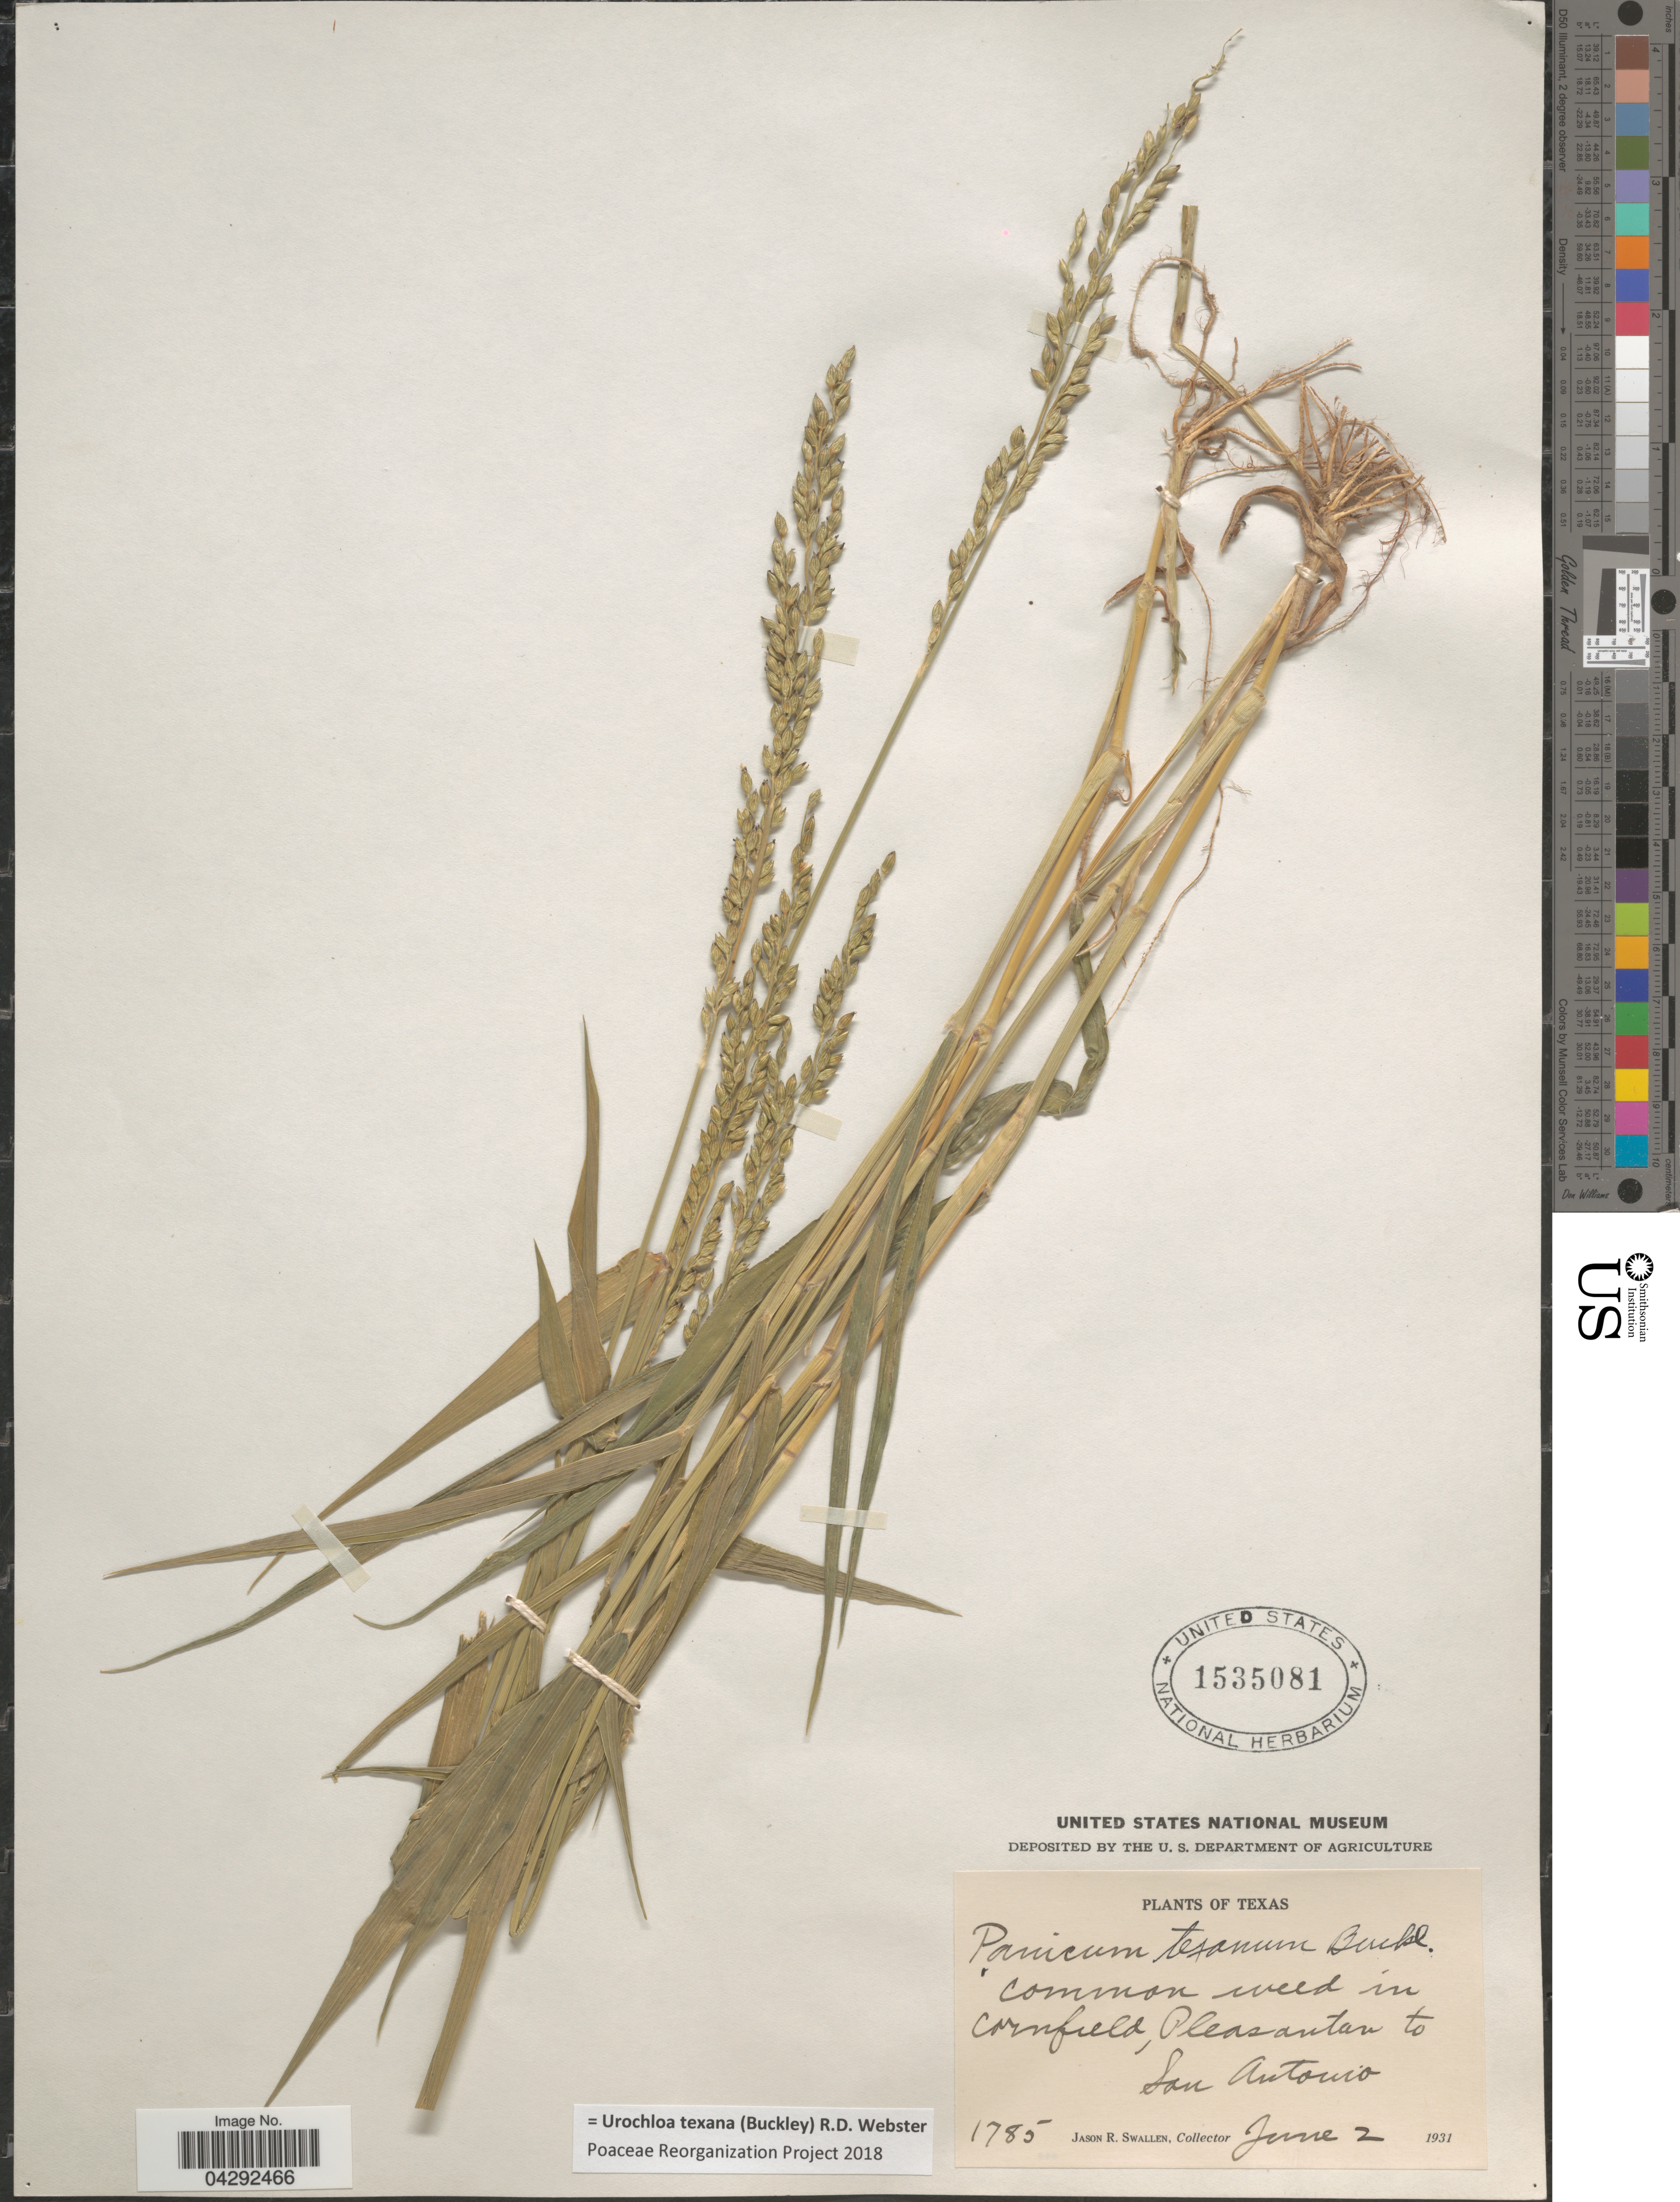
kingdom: Plantae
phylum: Tracheophyta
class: Liliopsida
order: Poales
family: Poaceae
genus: Urochloa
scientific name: Urochloa texana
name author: (Buckley) R.D. Webster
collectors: J. R. Swallen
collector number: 1785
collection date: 1931-06-02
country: United States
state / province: Texas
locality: Pleasanton to San Antonio.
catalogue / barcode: US 1535081